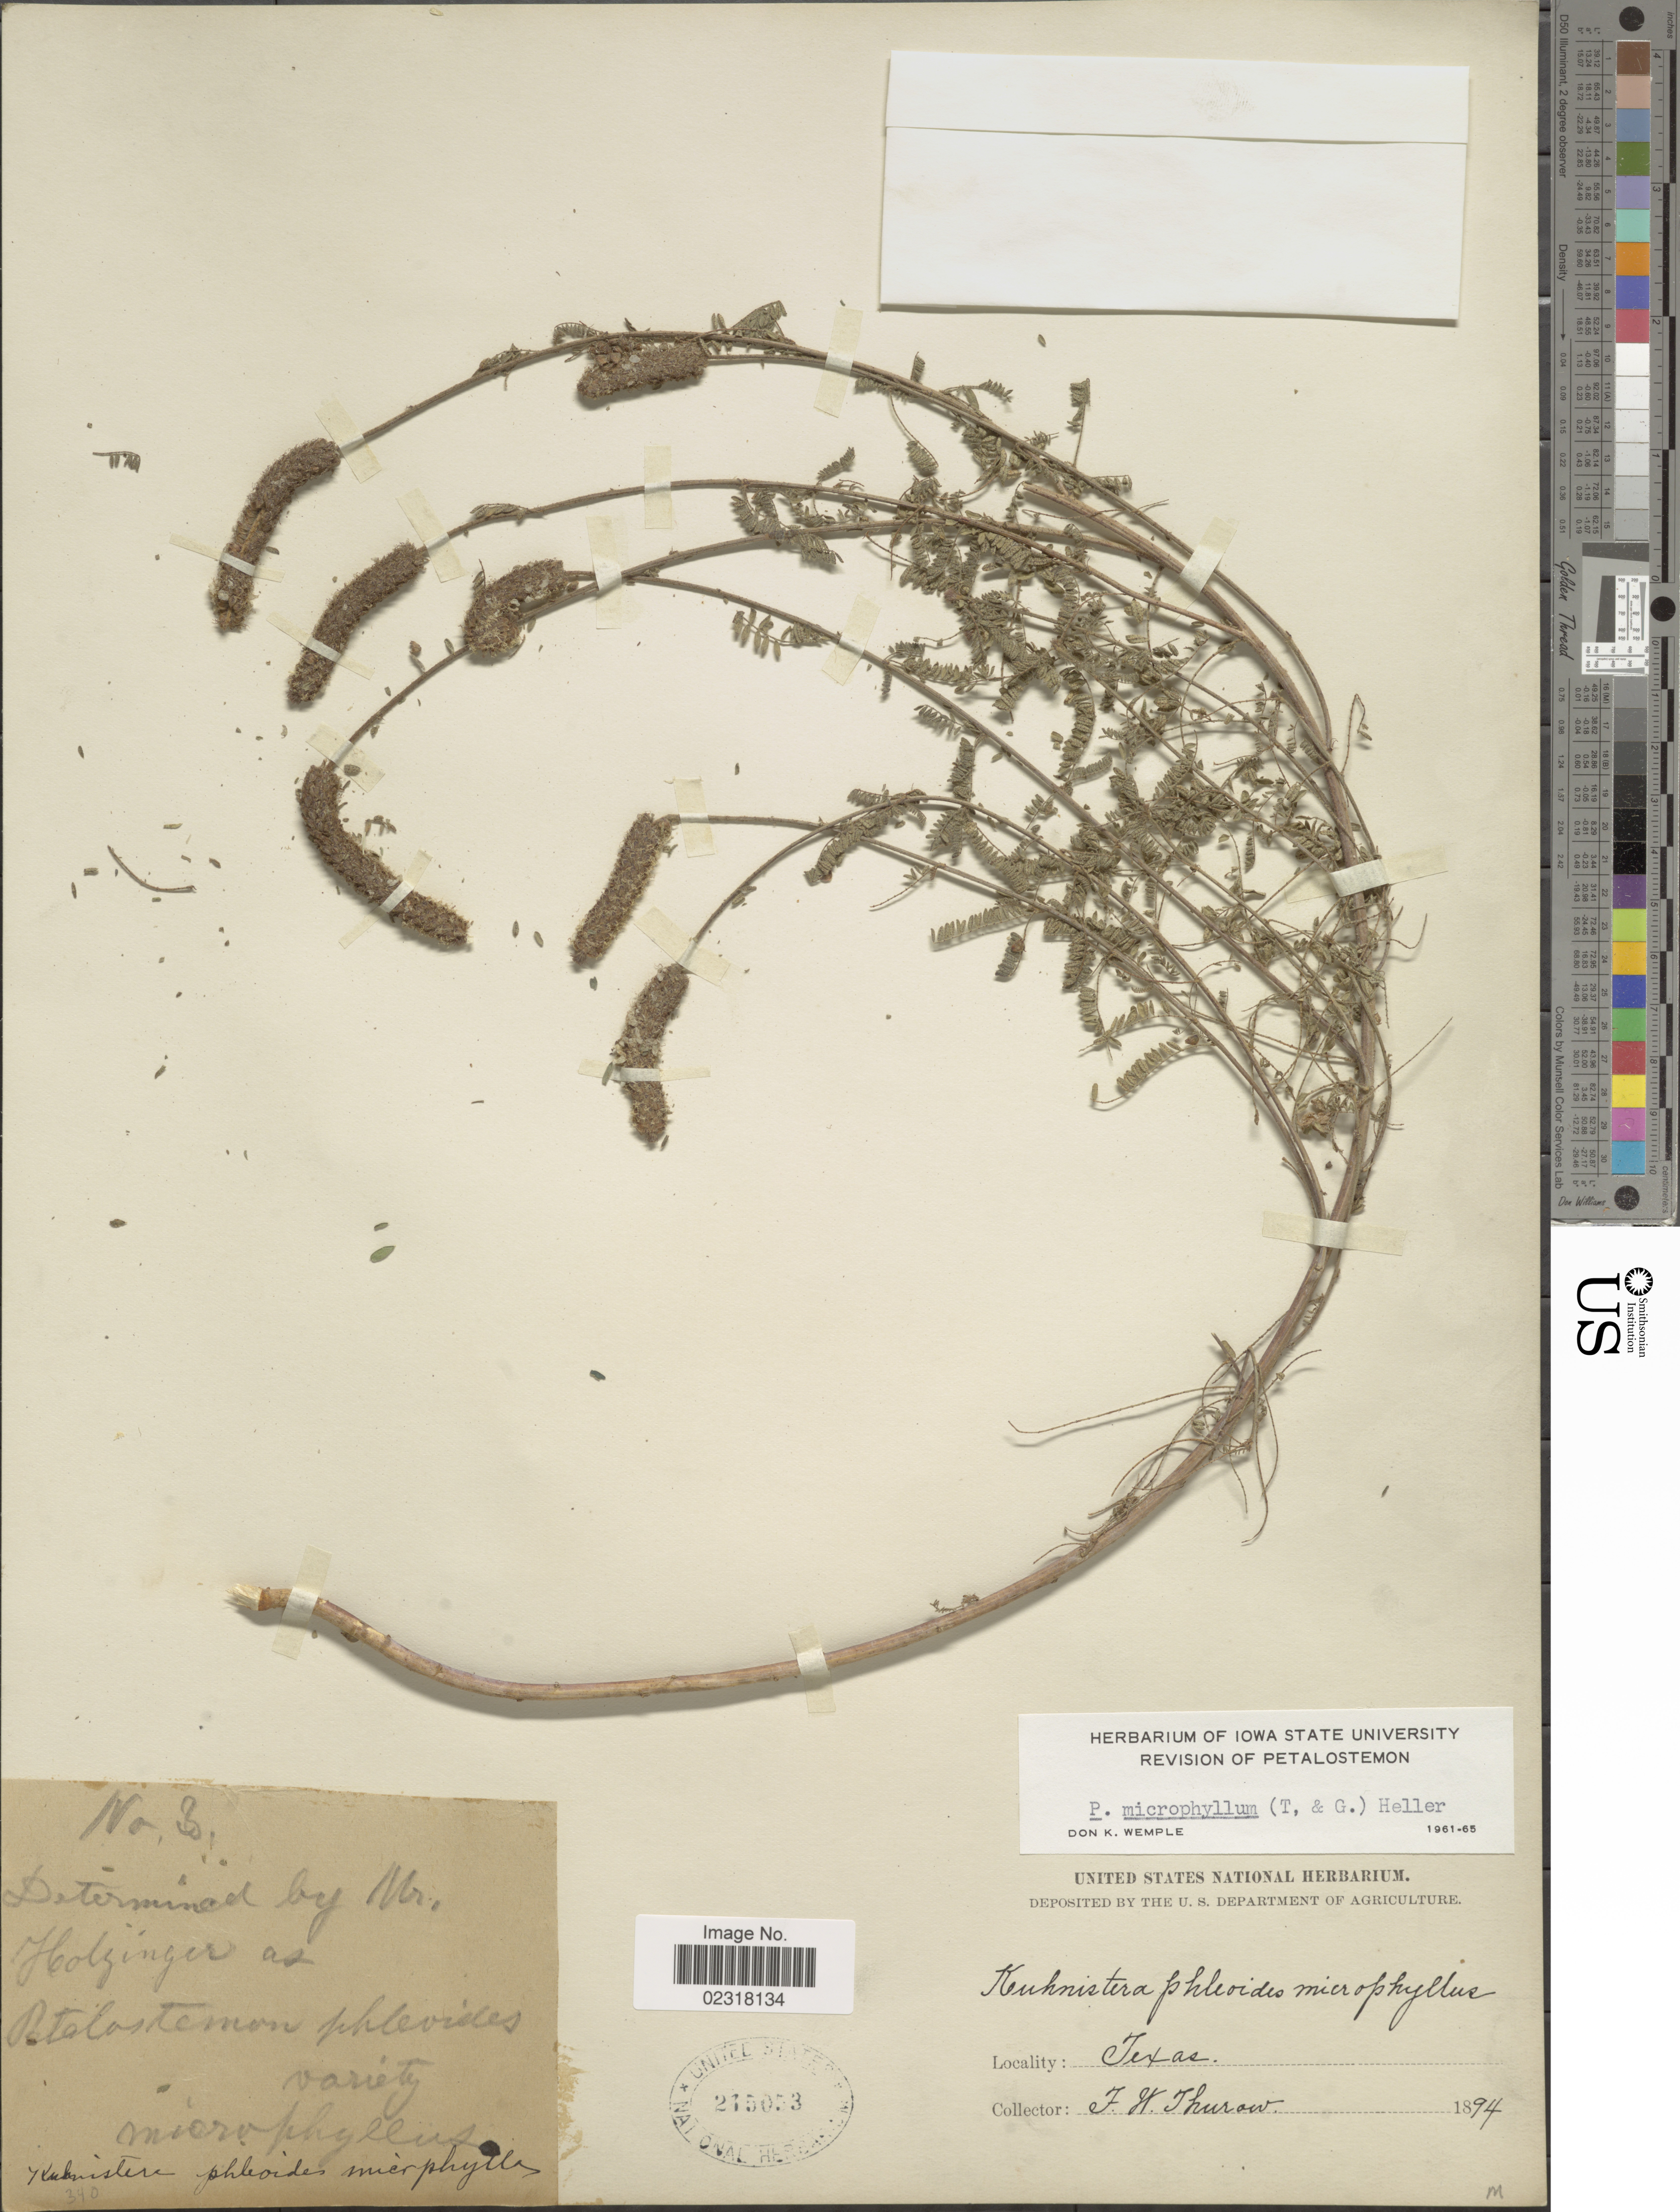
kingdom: Plantae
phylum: Tracheophyta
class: Magnoliopsida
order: Fabales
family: Fabaceae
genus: Dalea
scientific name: Dalea phleoides var. microphylla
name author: (Torr. & A. Gray) Barneby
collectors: F. W. Thurow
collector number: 3*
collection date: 1894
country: United States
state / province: Texas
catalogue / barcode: US 215053